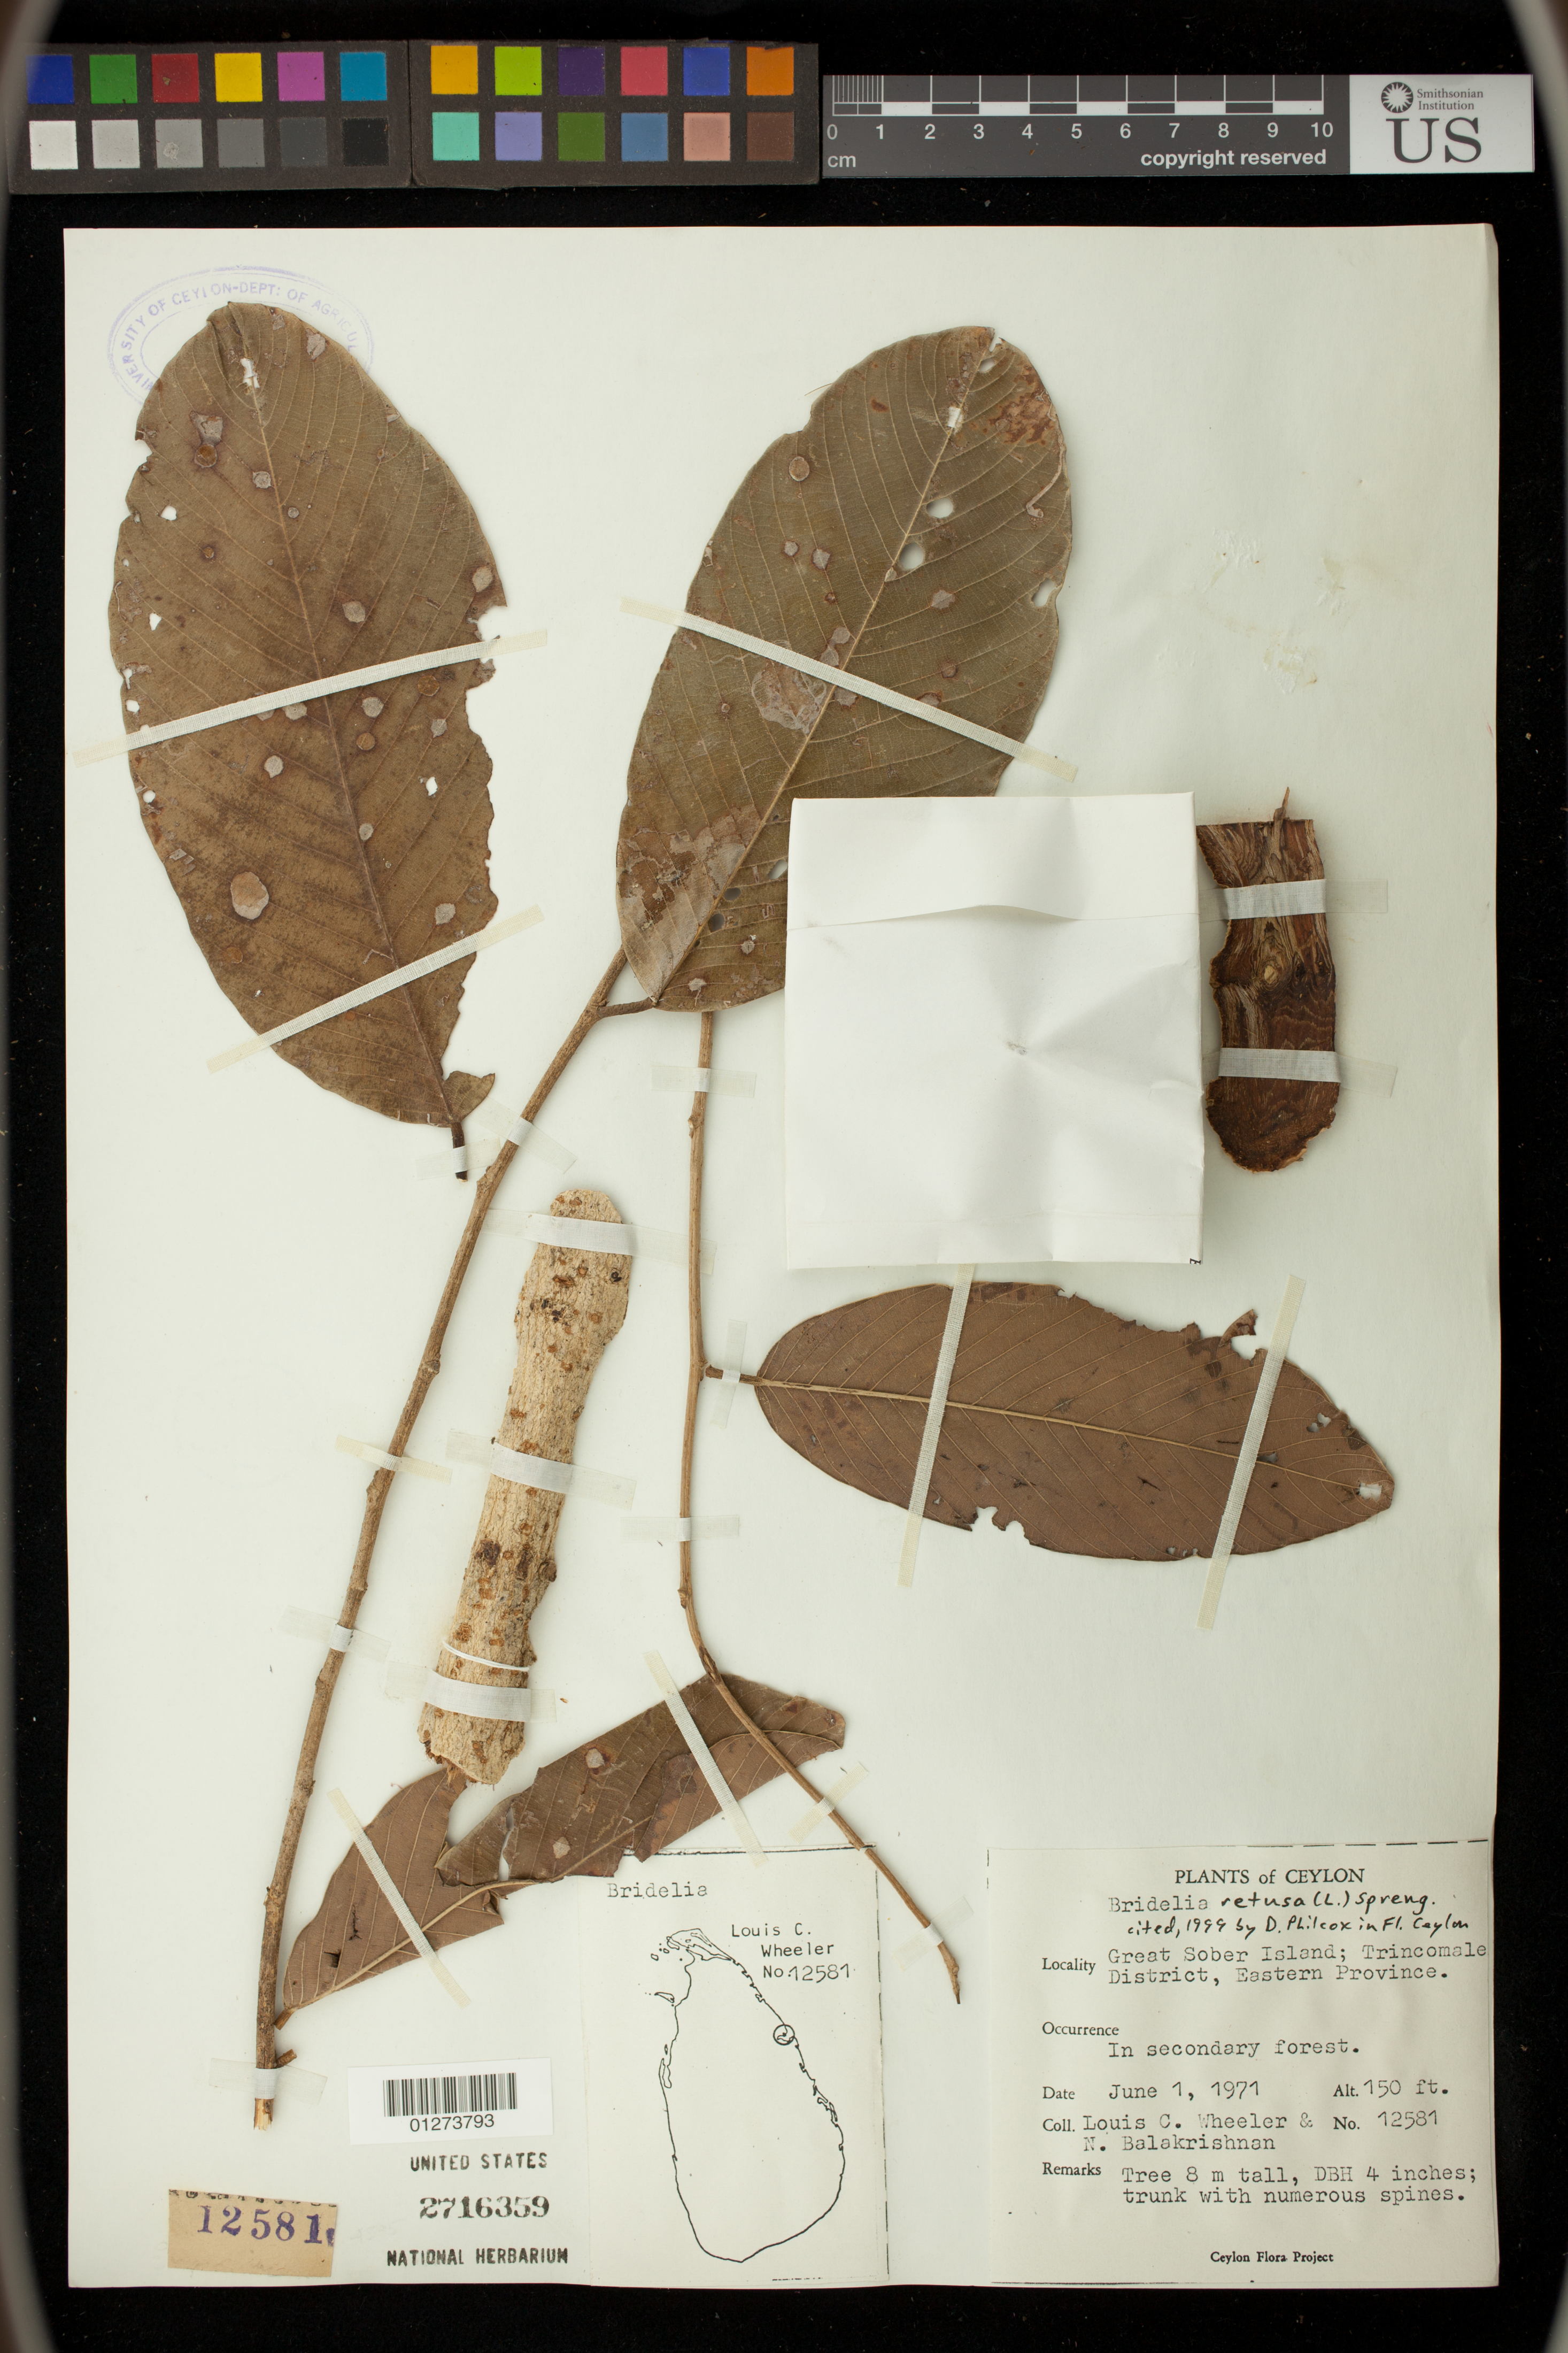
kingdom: Plantae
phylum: Tracheophyta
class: Magnoliopsida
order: Malpighiales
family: Phyllanthaceae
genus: Bridelia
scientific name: Bridelia retusa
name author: (L.) A. Juss.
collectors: L. C. Wheeler & N. Balakrishnan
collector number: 12581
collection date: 1971-06-01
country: Sri Lanka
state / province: Eastern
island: Great Sober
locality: Great Sober Island: Trincomale District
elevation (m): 46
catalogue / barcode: US 2716359